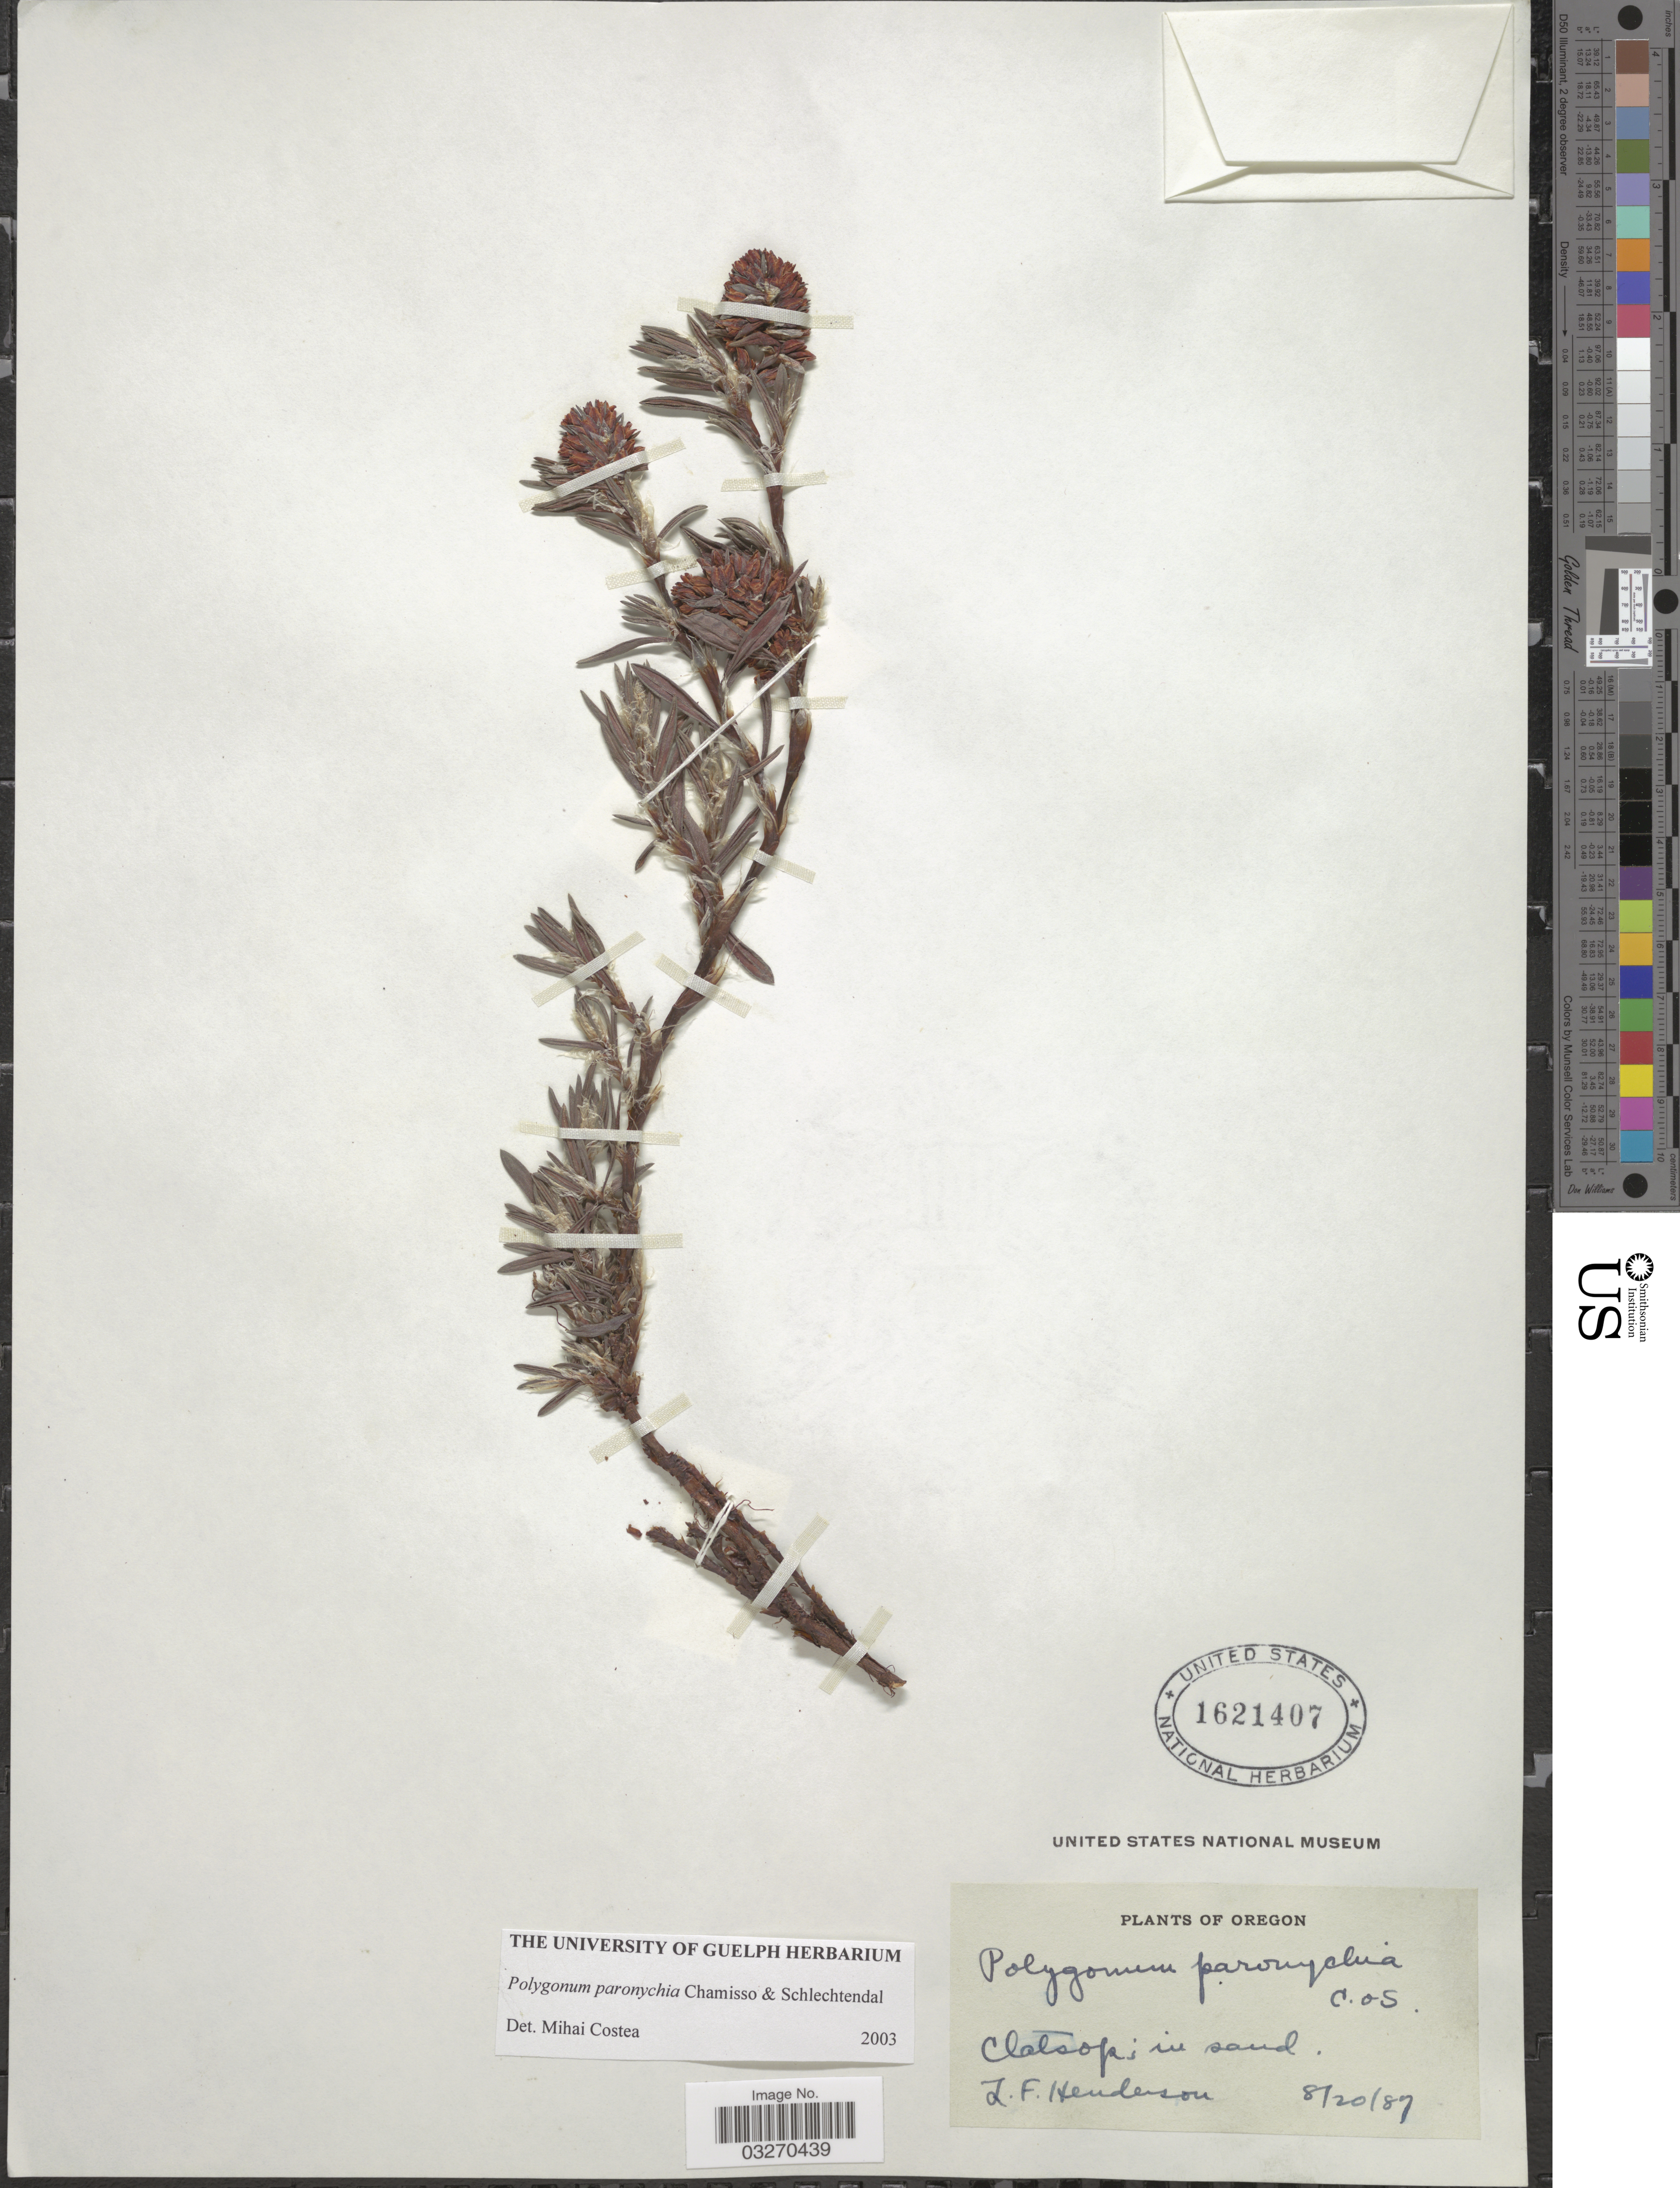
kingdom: Plantae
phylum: Tracheophyta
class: Magnoliopsida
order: Caryophyllales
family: Polygonaceae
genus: Polygonum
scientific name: Polygonum paronychia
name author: Cham. & Schltdl.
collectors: L. Henderson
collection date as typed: Transcribed d/m/y: 20/8/87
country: United States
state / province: Oregon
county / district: Clatsop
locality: Clatsop.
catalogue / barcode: US 1621407